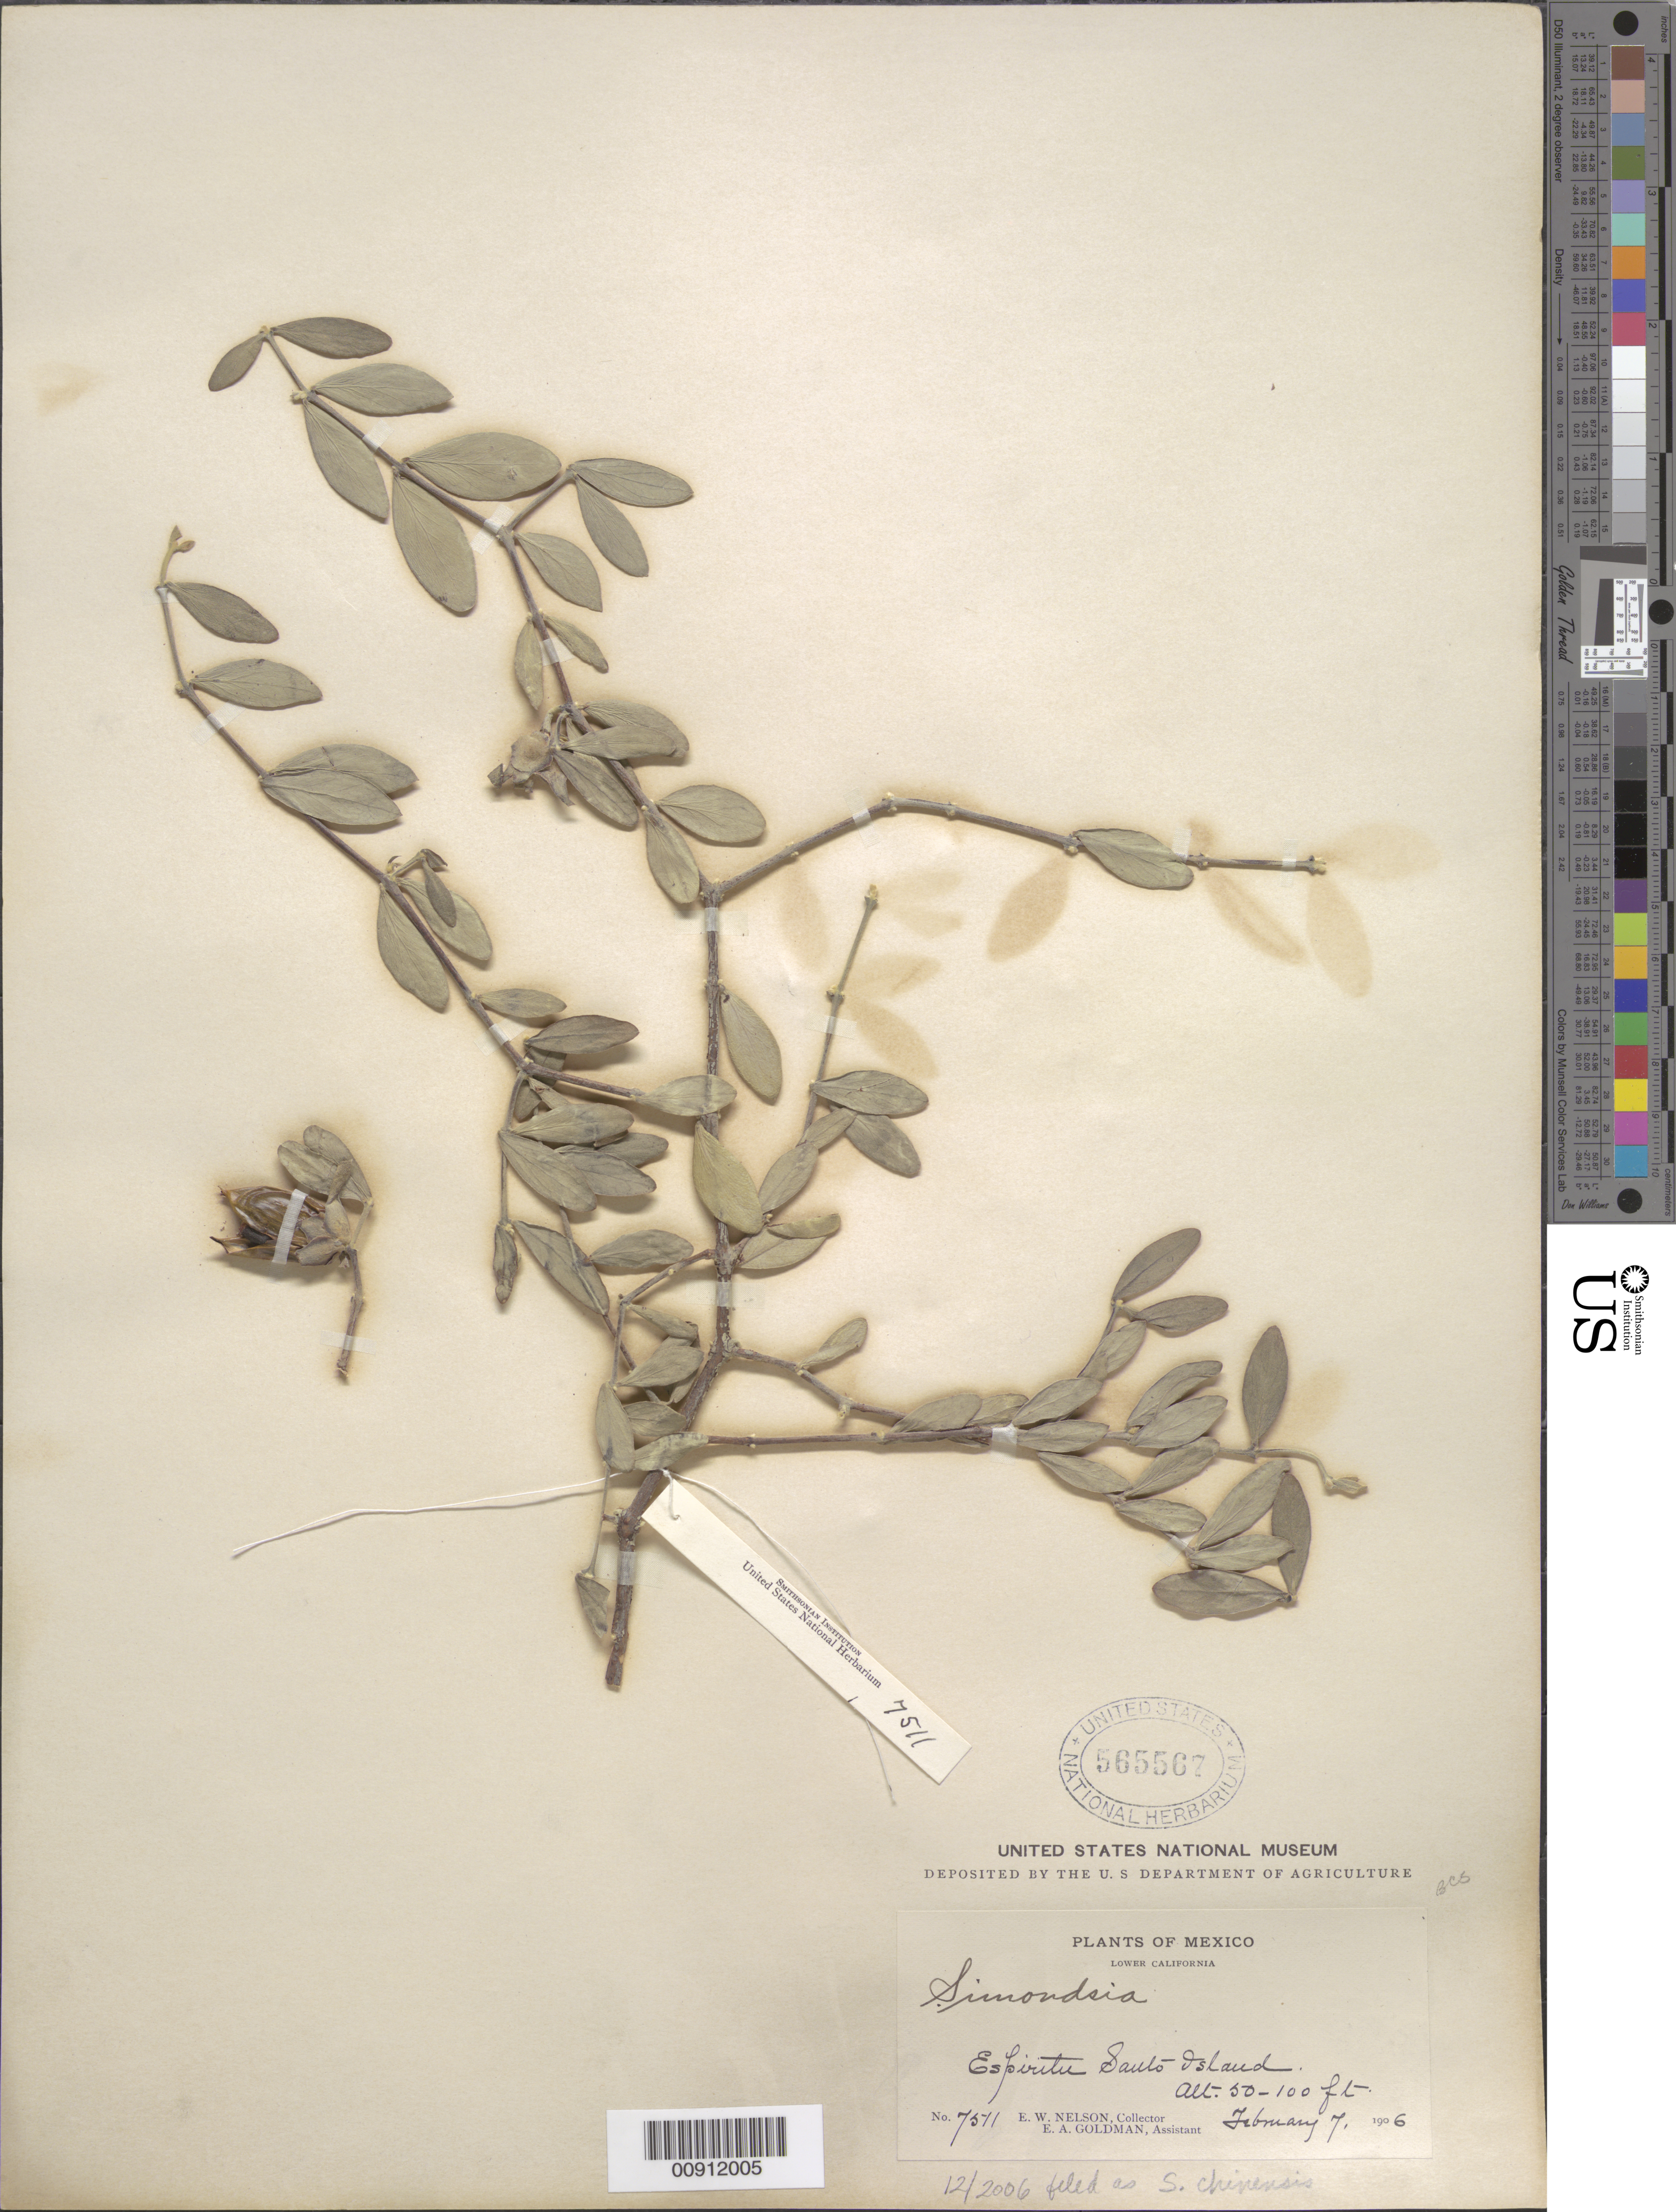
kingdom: Plantae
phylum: Tracheophyta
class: Magnoliopsida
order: Caryophyllales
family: Simmondsiaceae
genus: Simmondsia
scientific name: Simmondsia chinensis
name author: (Link) C.K. Schneid.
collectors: E. W. Nelson & E. A. Goldman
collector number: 7511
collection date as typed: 07 Feb 1906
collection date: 1906-02-07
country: Mexico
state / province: Baja California Sur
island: Espiritu Santo I.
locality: Espíritu Santo Island. Lower California.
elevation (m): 15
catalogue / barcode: US 565567